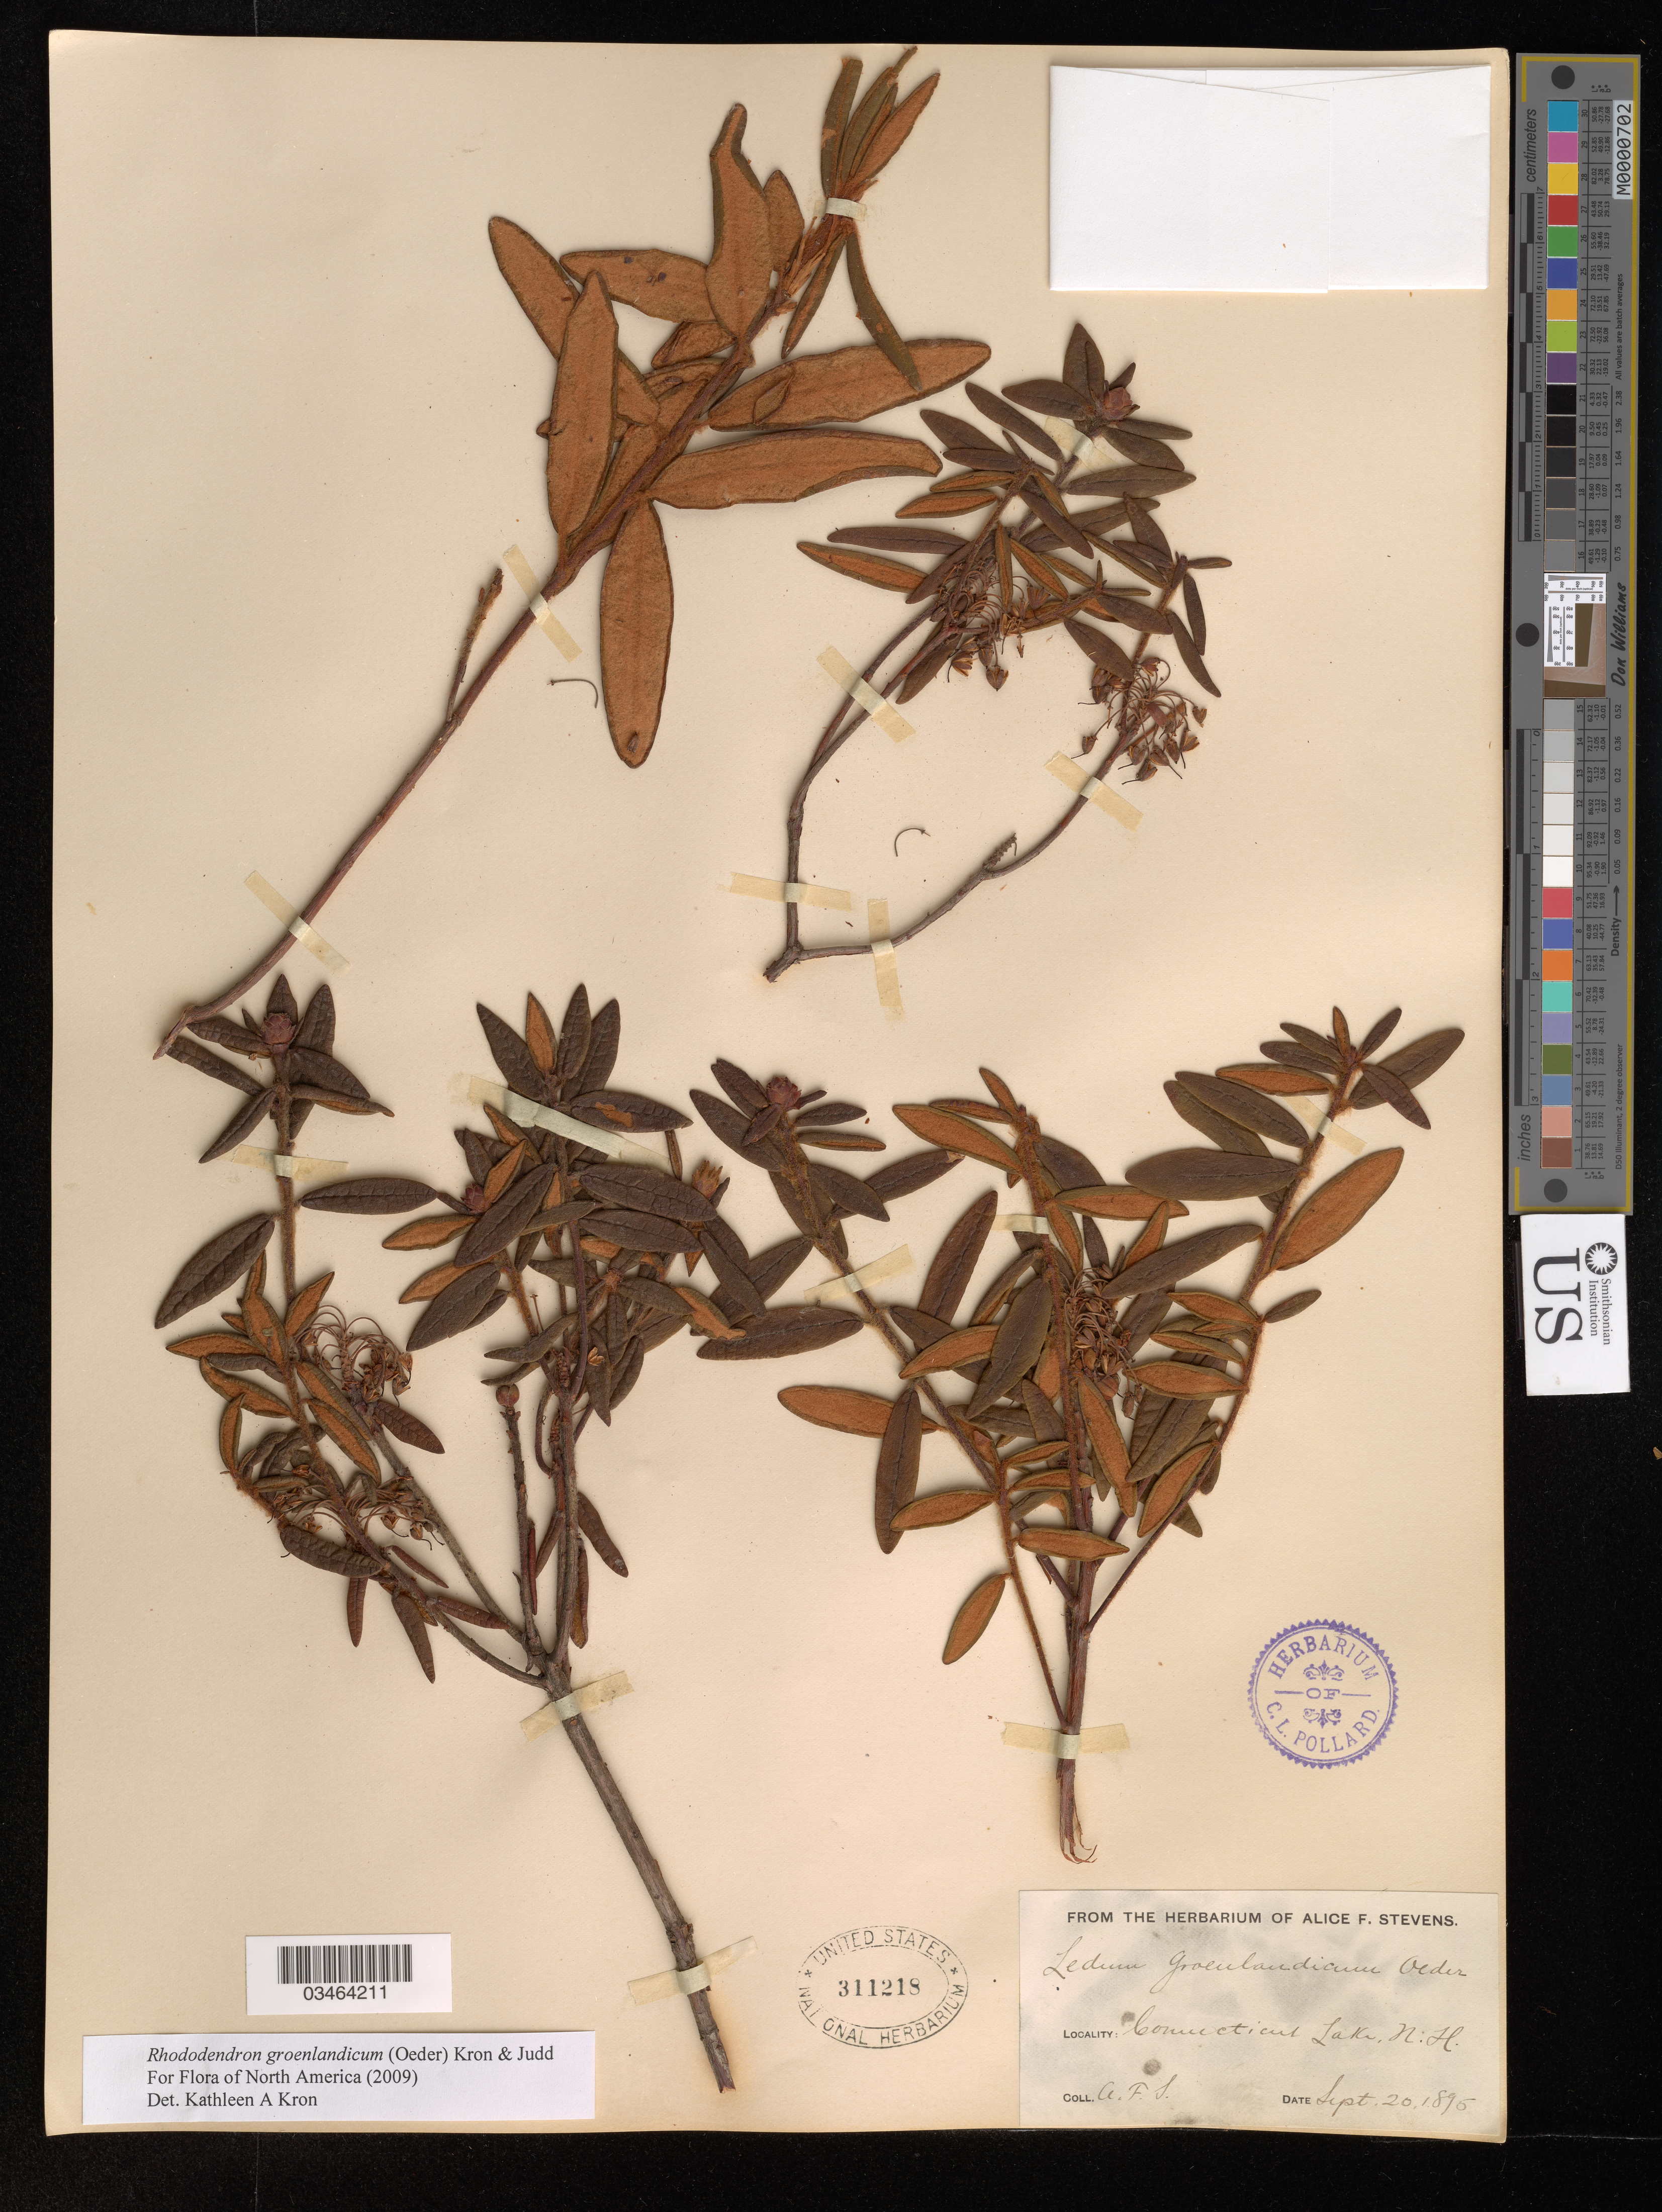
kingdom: Plantae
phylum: Tracheophyta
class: Magnoliopsida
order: Ericales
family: Ericaceae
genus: Rhododendron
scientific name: Rhododendron groenlandicum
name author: (Oeder) Kron & Judd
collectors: A. Stevens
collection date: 1895-09-20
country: United States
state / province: New Hampshire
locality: Connecticut Lake.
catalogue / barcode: US 311218